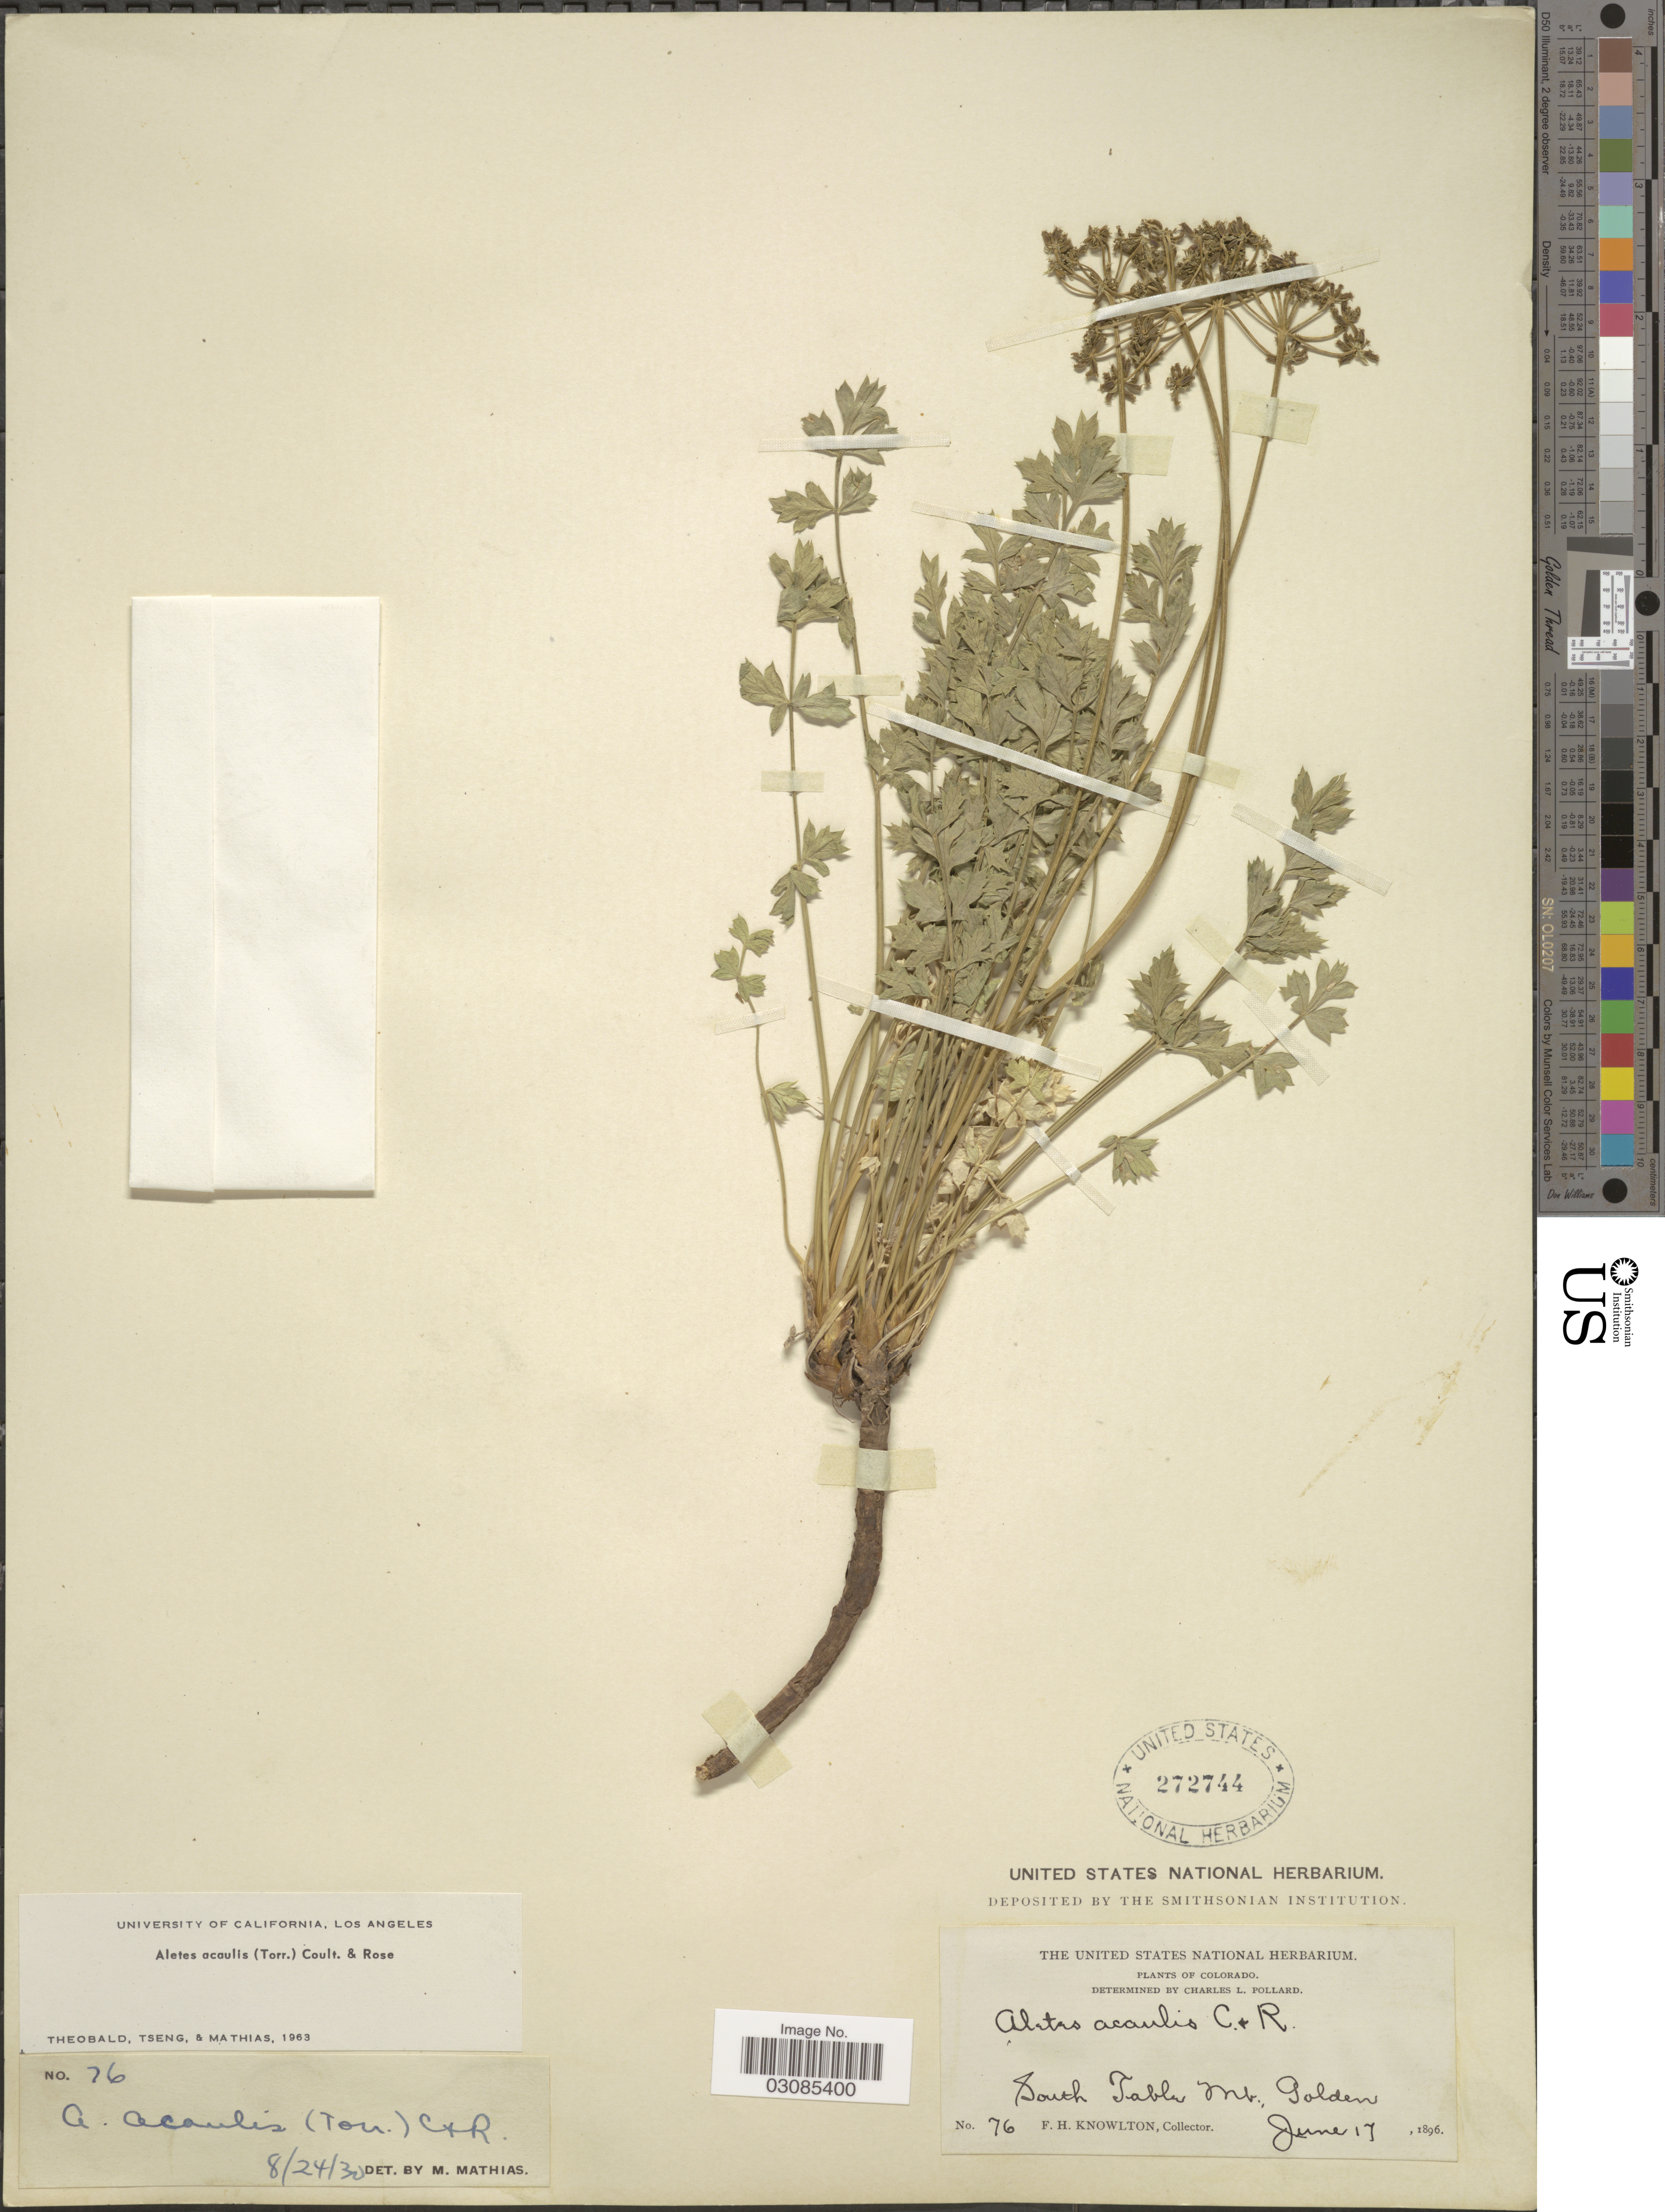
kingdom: Plantae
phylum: Tracheophyta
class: Magnoliopsida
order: Apiales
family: Apiaceae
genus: Aletes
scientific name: Aletes acaulis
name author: (Torr.) J.M. Coult. & Rose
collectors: F. H. Knowlton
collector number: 76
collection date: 1896-06-17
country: United States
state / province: Colorado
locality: South Table Mt., Golden.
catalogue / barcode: US 272744